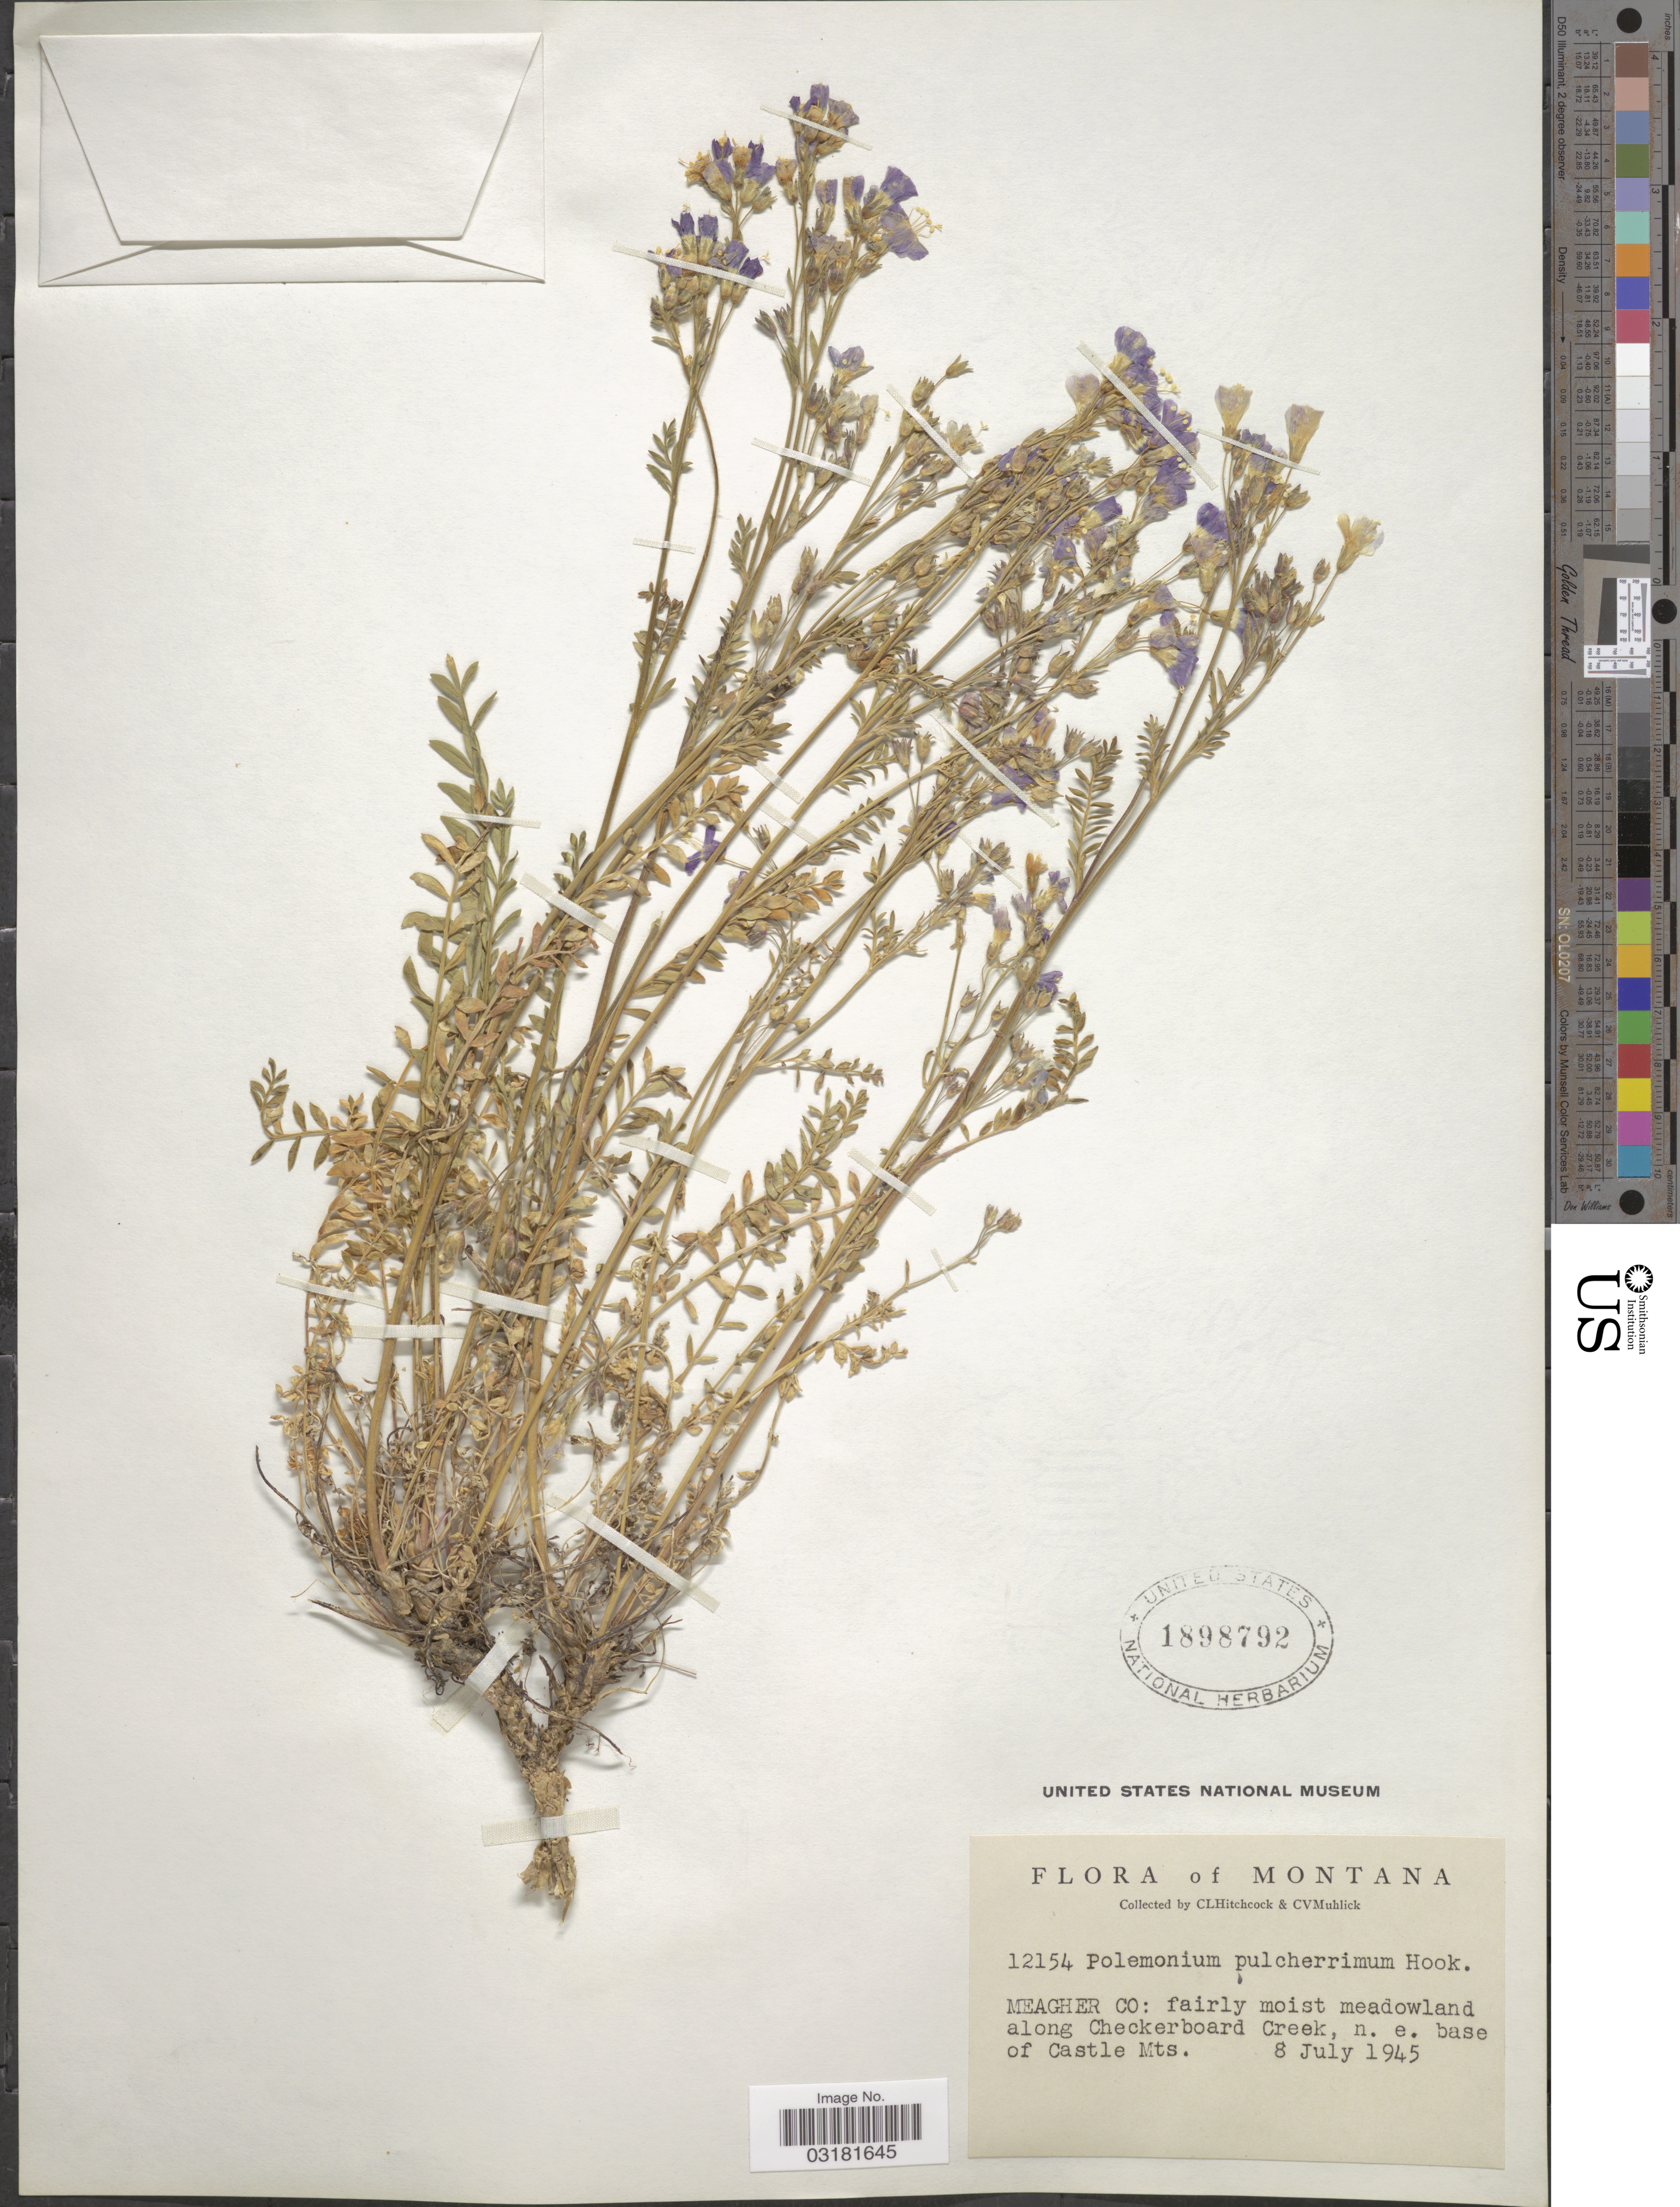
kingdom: Plantae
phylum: Tracheophyta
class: Magnoliopsida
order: Ericales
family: Polemoniaceae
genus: Polemonium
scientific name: Polemonium pulcherrimum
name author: Hook.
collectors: C. L. Hitchcock & C. V. Muhlick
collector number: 12154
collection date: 1945-07-08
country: United States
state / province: Montana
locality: Meagher Co: fairly moist meadowland along Checkerboard Creek, n.e. base of Castle Mts.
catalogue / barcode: US 1898792